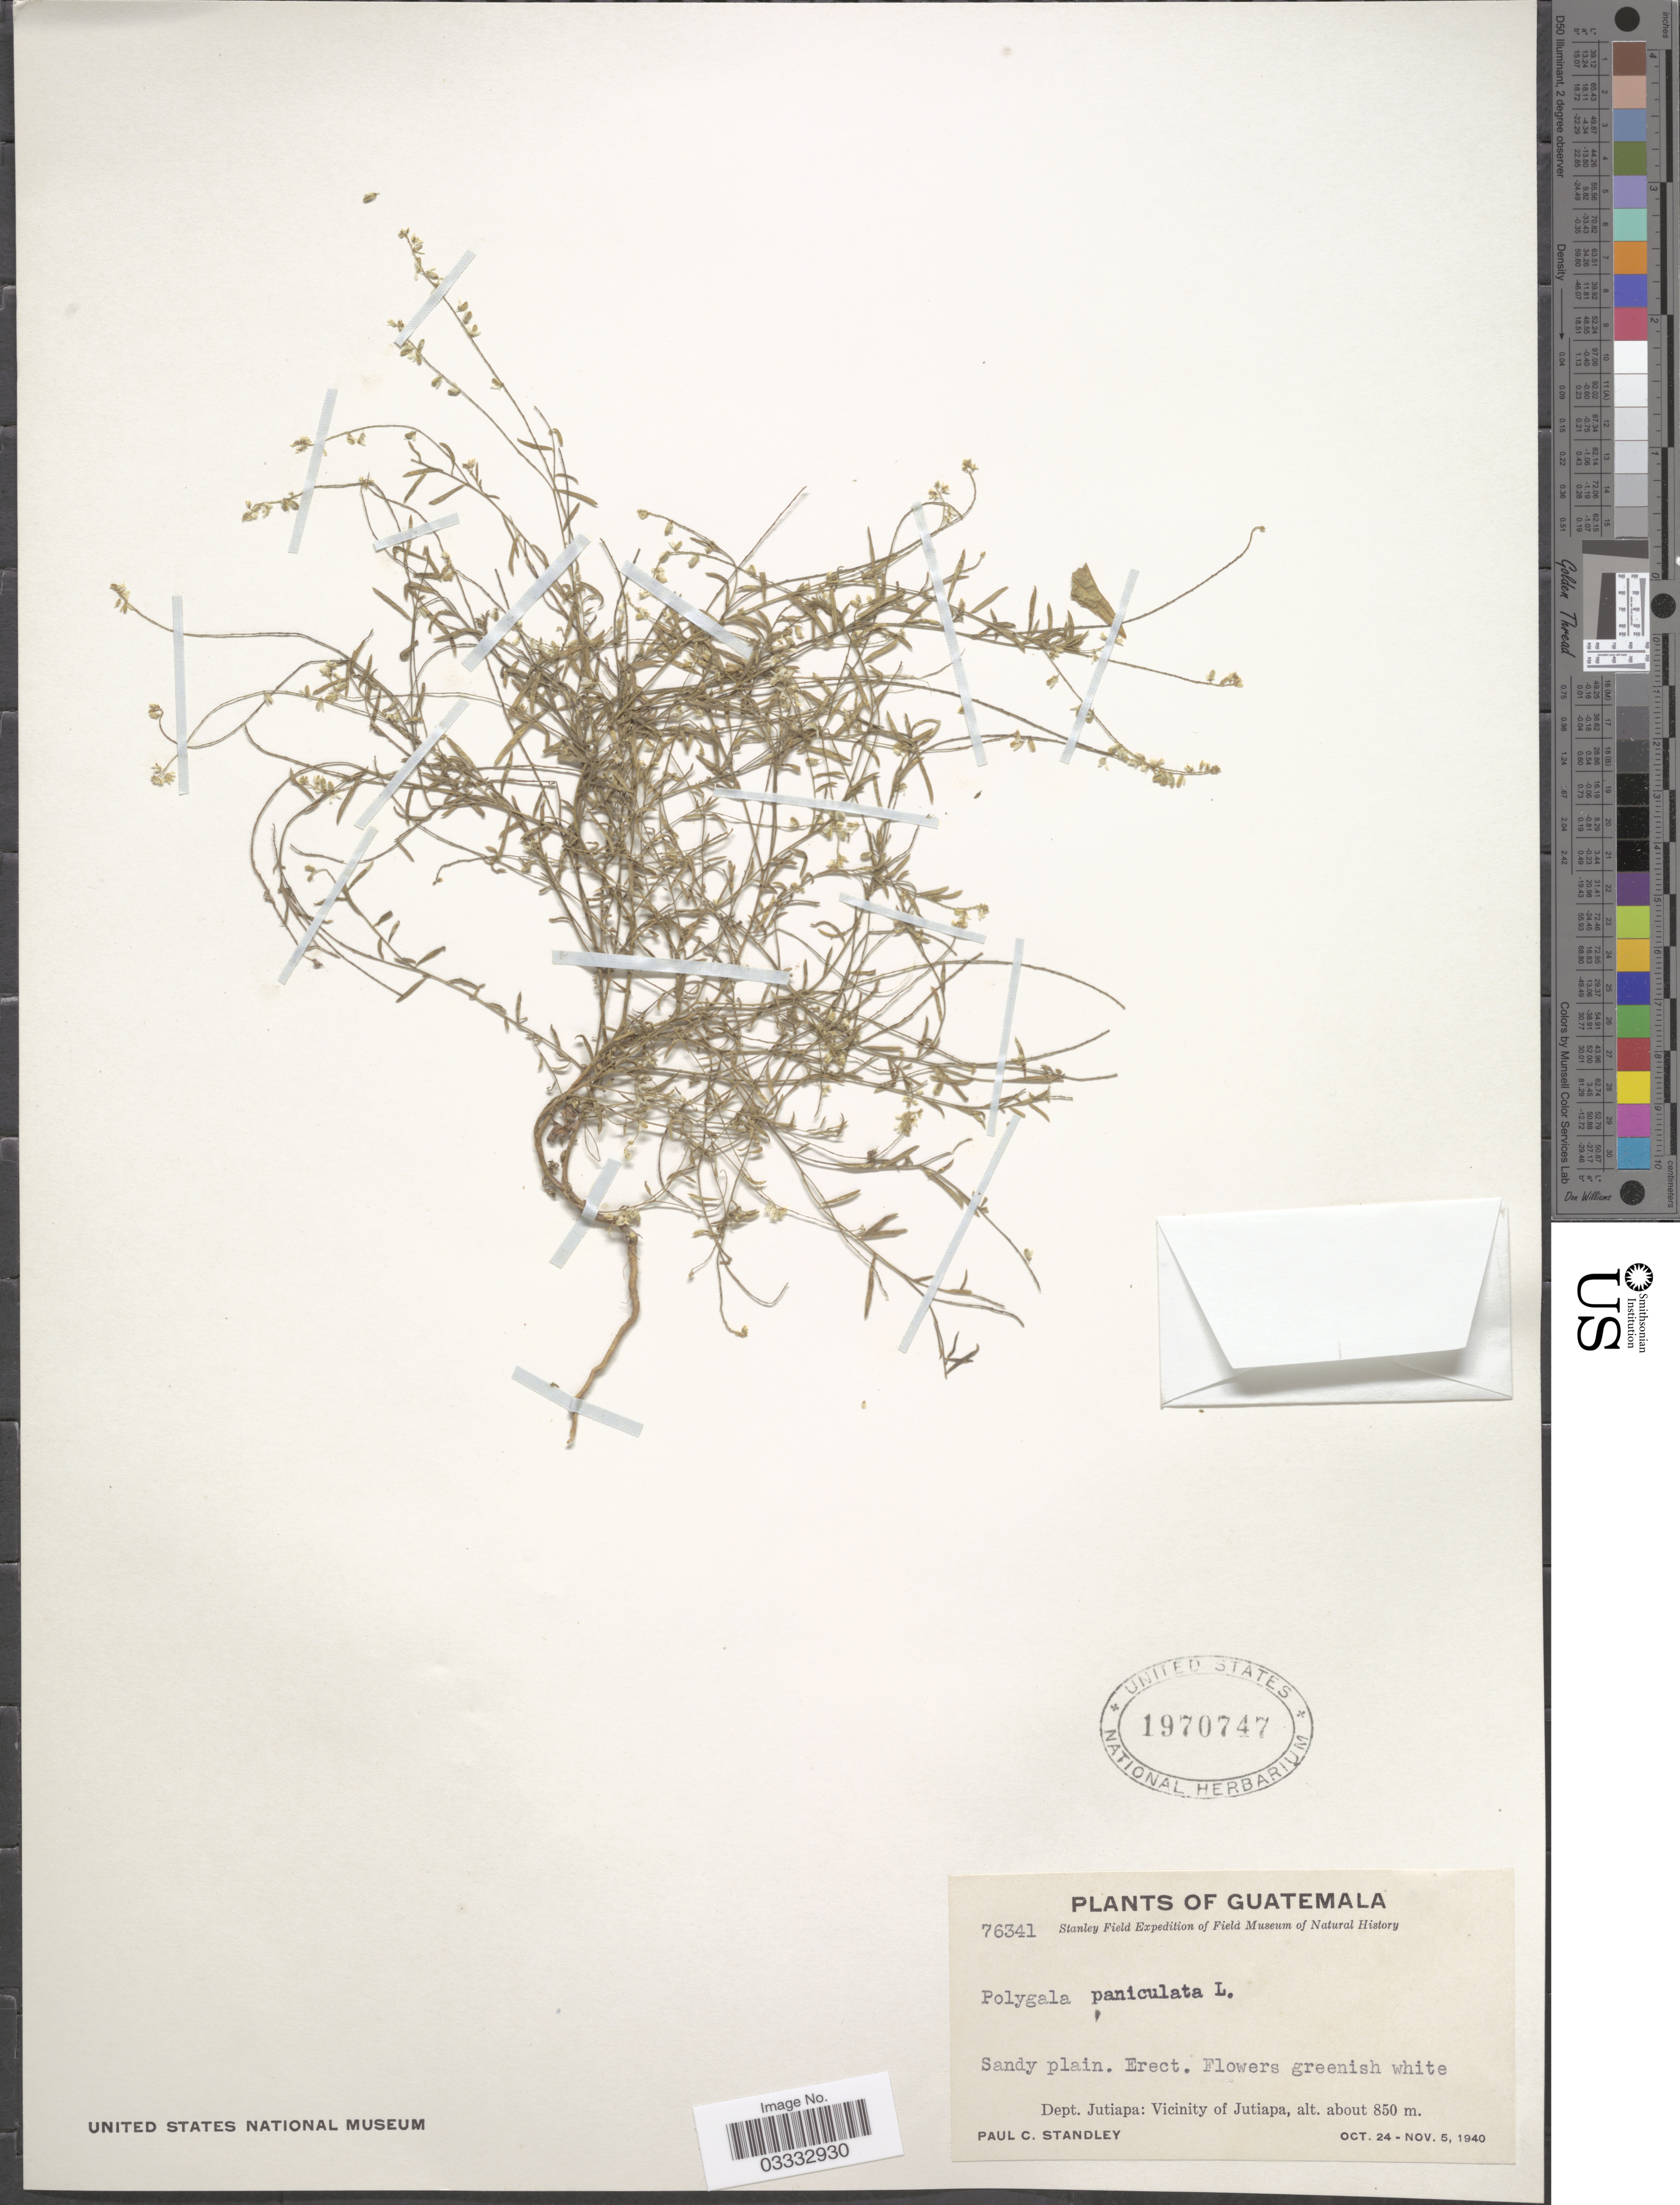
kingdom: Plantae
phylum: Tracheophyta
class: Magnoliopsida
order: Fabales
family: Polygalaceae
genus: Polygala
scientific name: Polygala paniculata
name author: L.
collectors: P. C. Standley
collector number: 76341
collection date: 1940-10-24/1940-11-05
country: Guatemala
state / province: Jutiapa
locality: Dept. Jutiapa: Vicinity of Jutiapa.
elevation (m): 850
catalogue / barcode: US 1970747